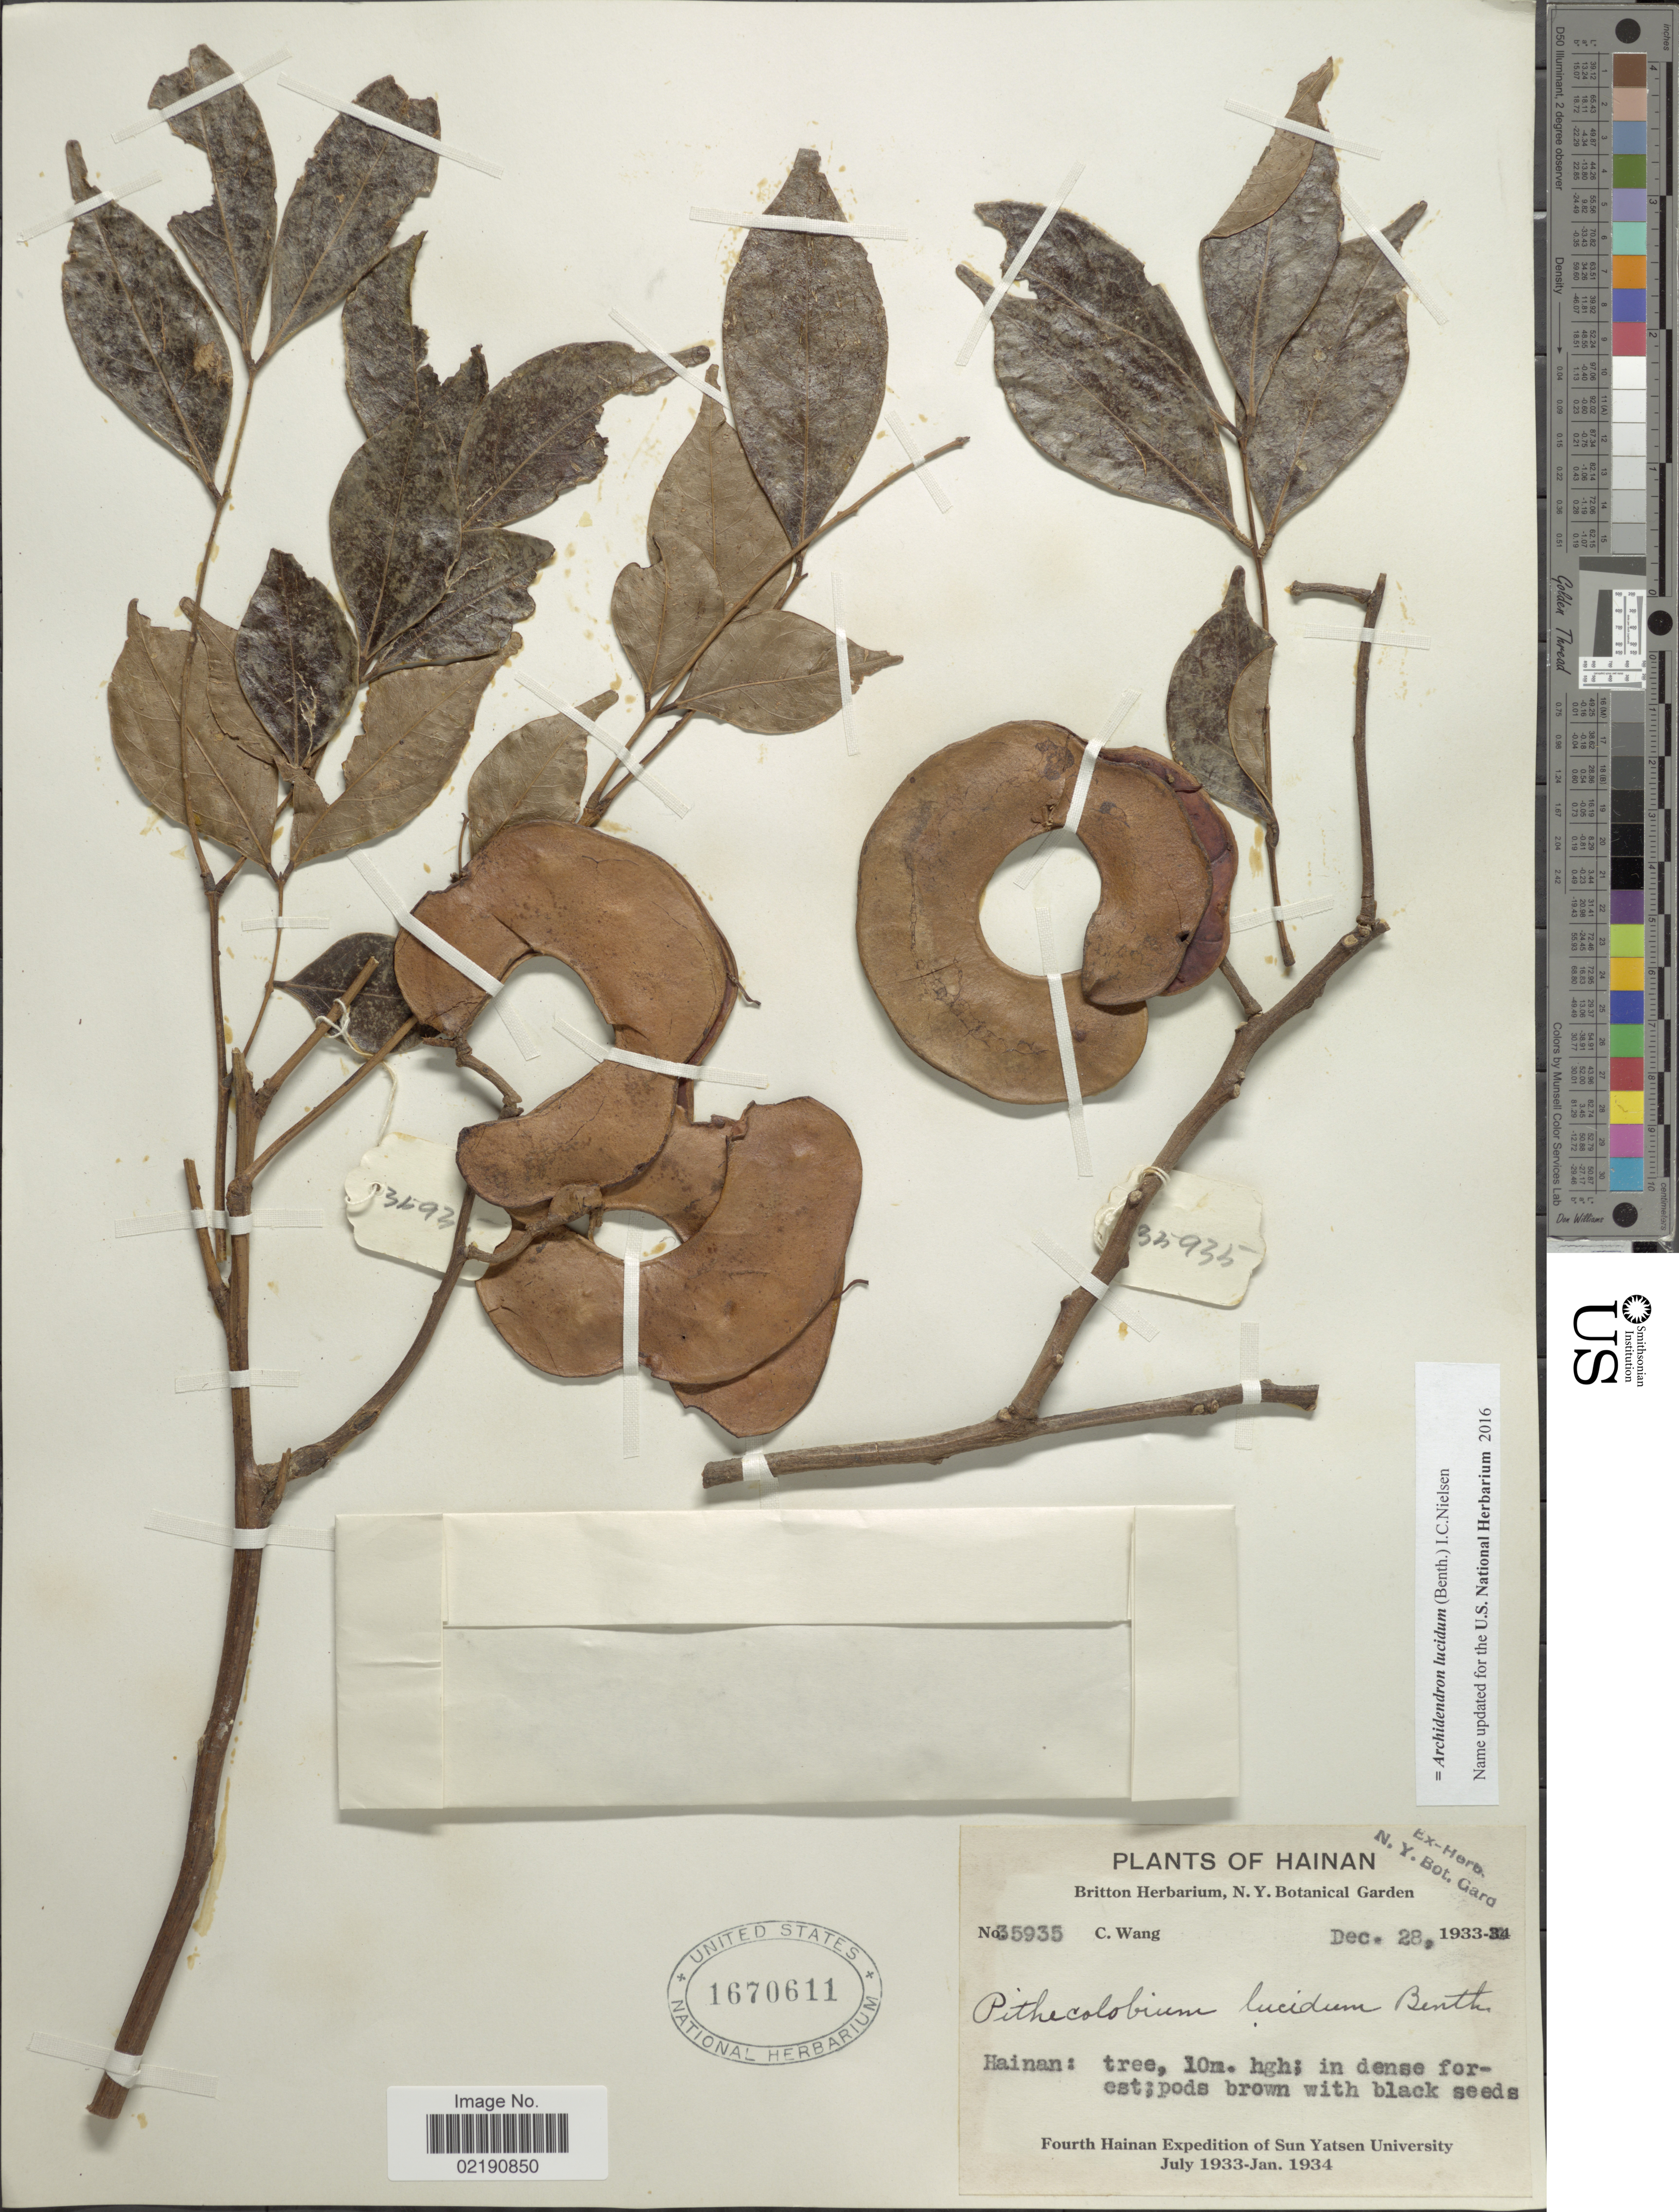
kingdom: Plantae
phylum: Tracheophyta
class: Magnoliopsida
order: Fabales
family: Fabaceae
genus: Archidendron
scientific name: Archidendron lucidum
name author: (Benth.) I.C. Nielsen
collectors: C. Wang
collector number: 35935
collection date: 1933-12-28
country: China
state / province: Hainan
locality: In dense forest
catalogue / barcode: US 1670611